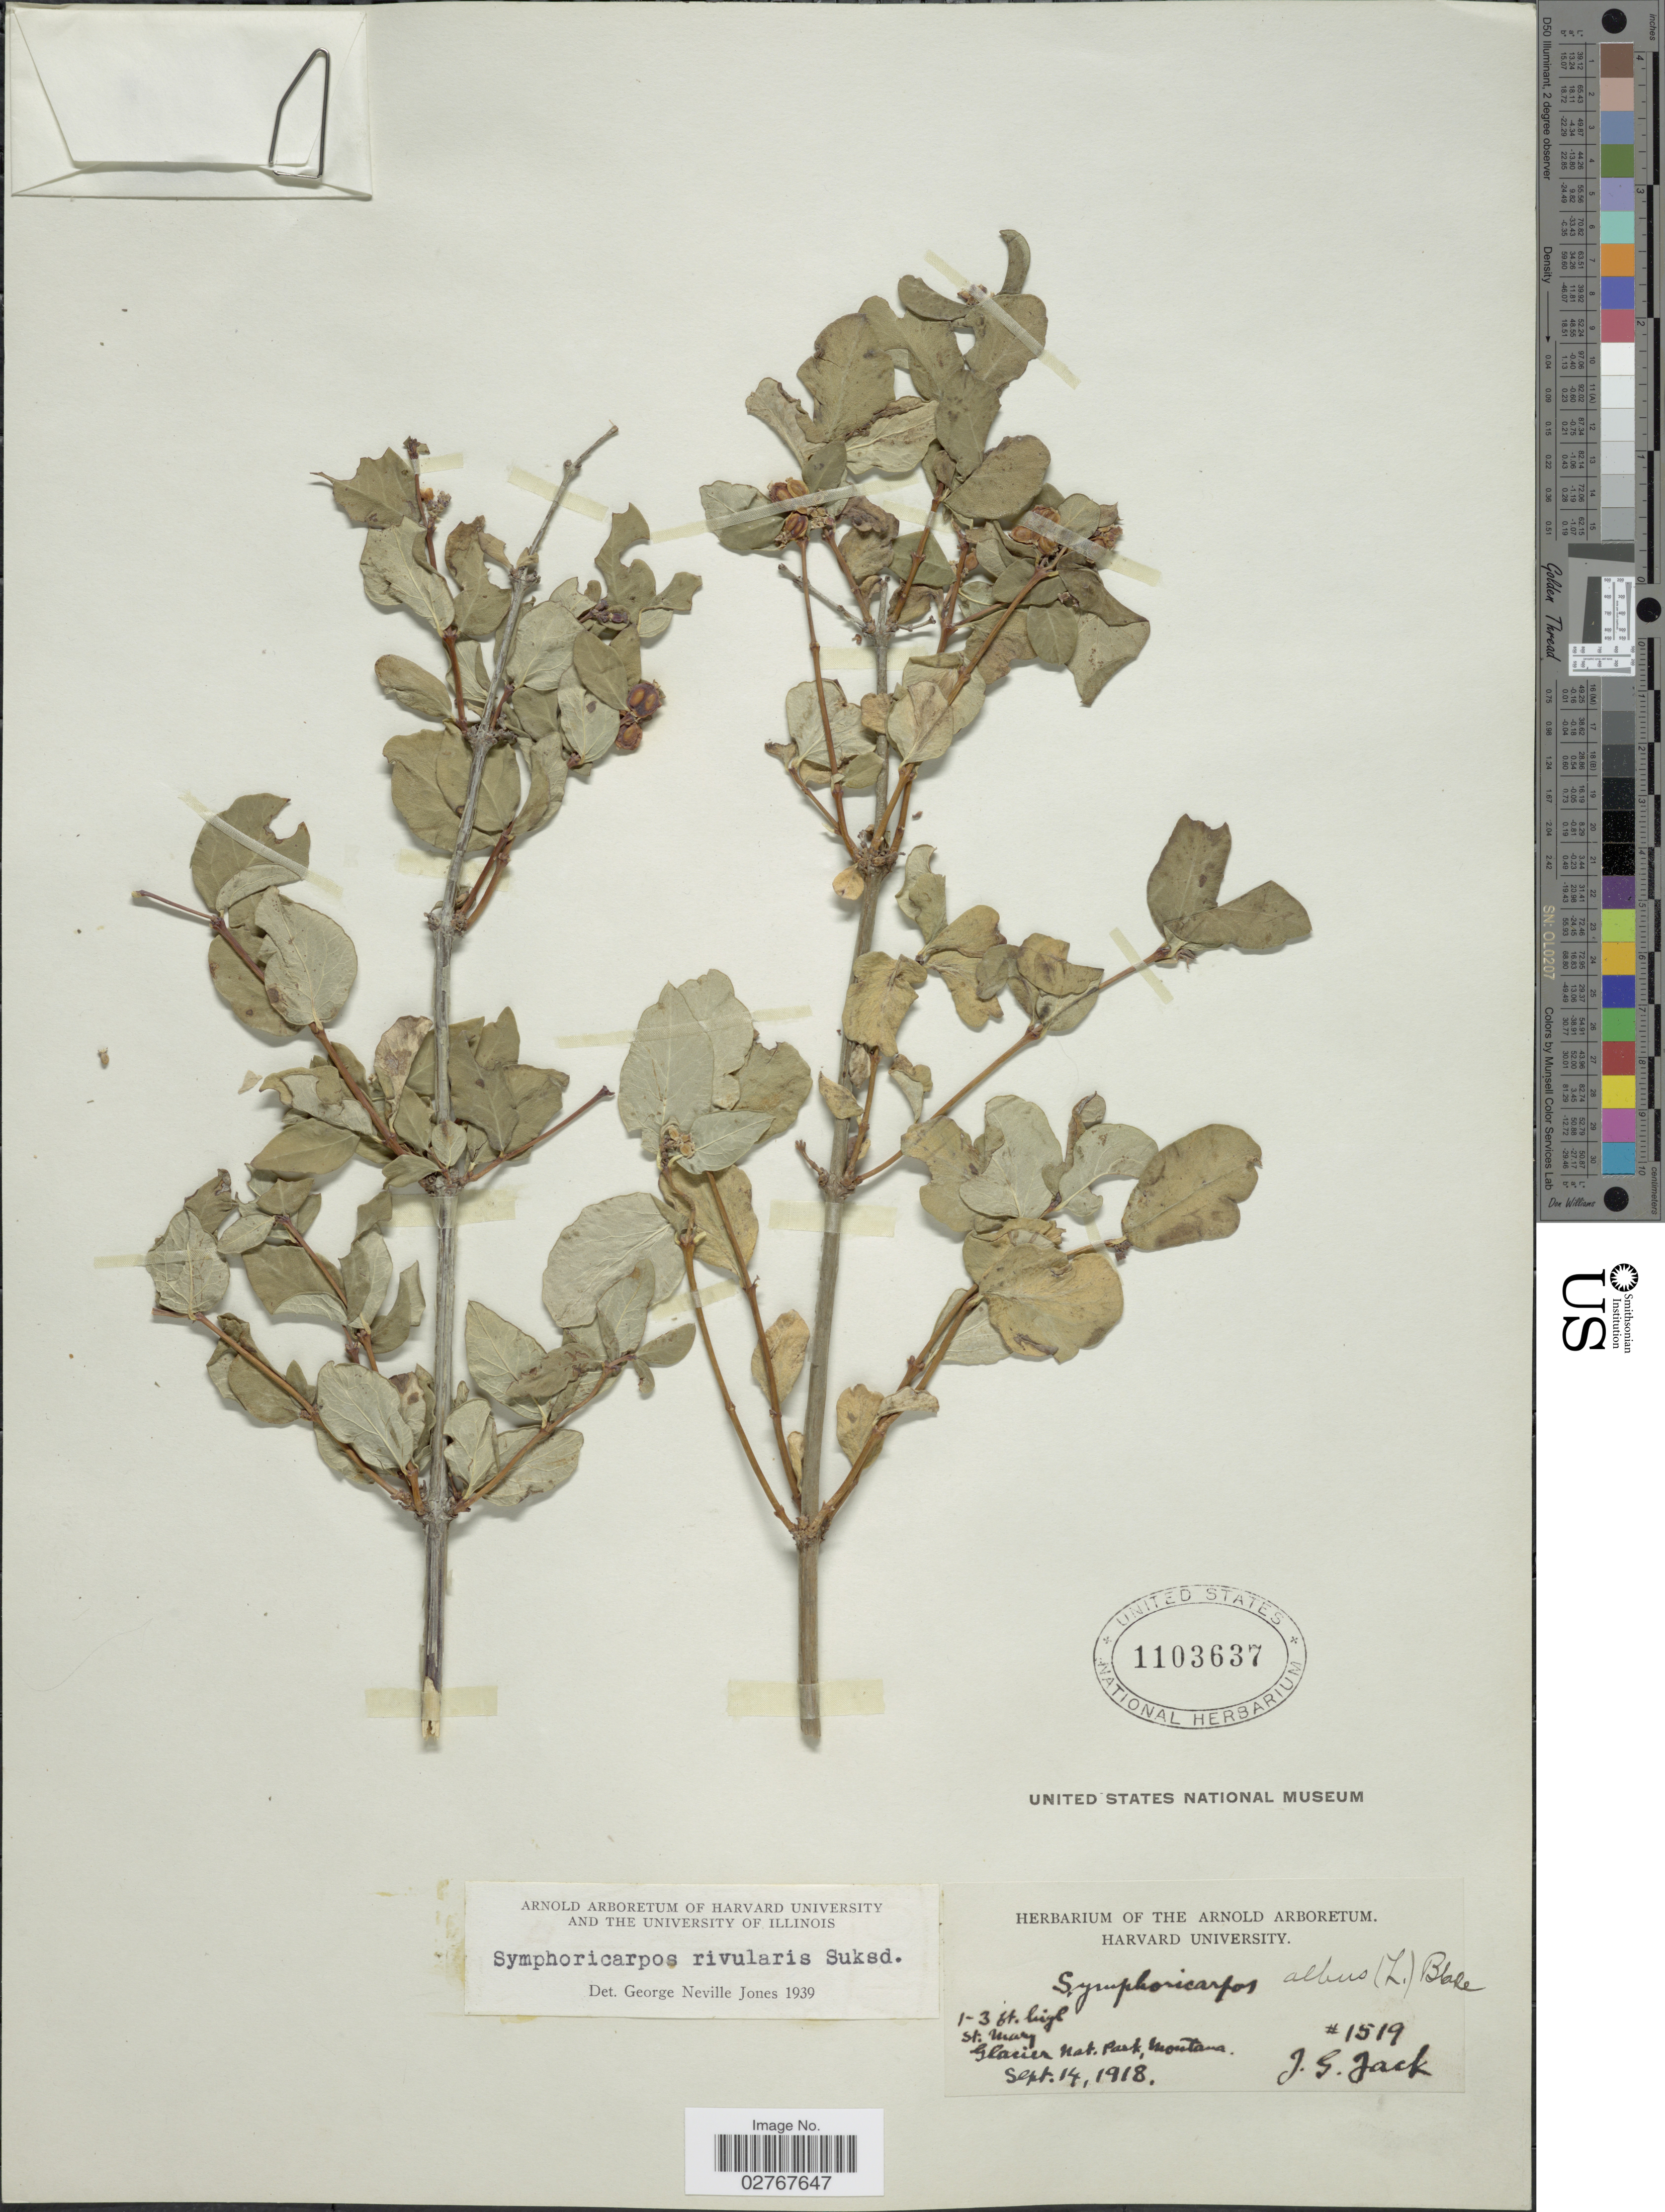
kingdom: Plantae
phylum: Tracheophyta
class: Magnoliopsida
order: Dipsacales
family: Caprifoliaceae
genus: Symphoricarpos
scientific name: Symphoricarpos rivularis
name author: Suksd.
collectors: J. G. Jack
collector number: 1519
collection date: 1918-09-14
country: United States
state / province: Montana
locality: St. Mary. Glacier Nat. Park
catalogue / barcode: US 1103637